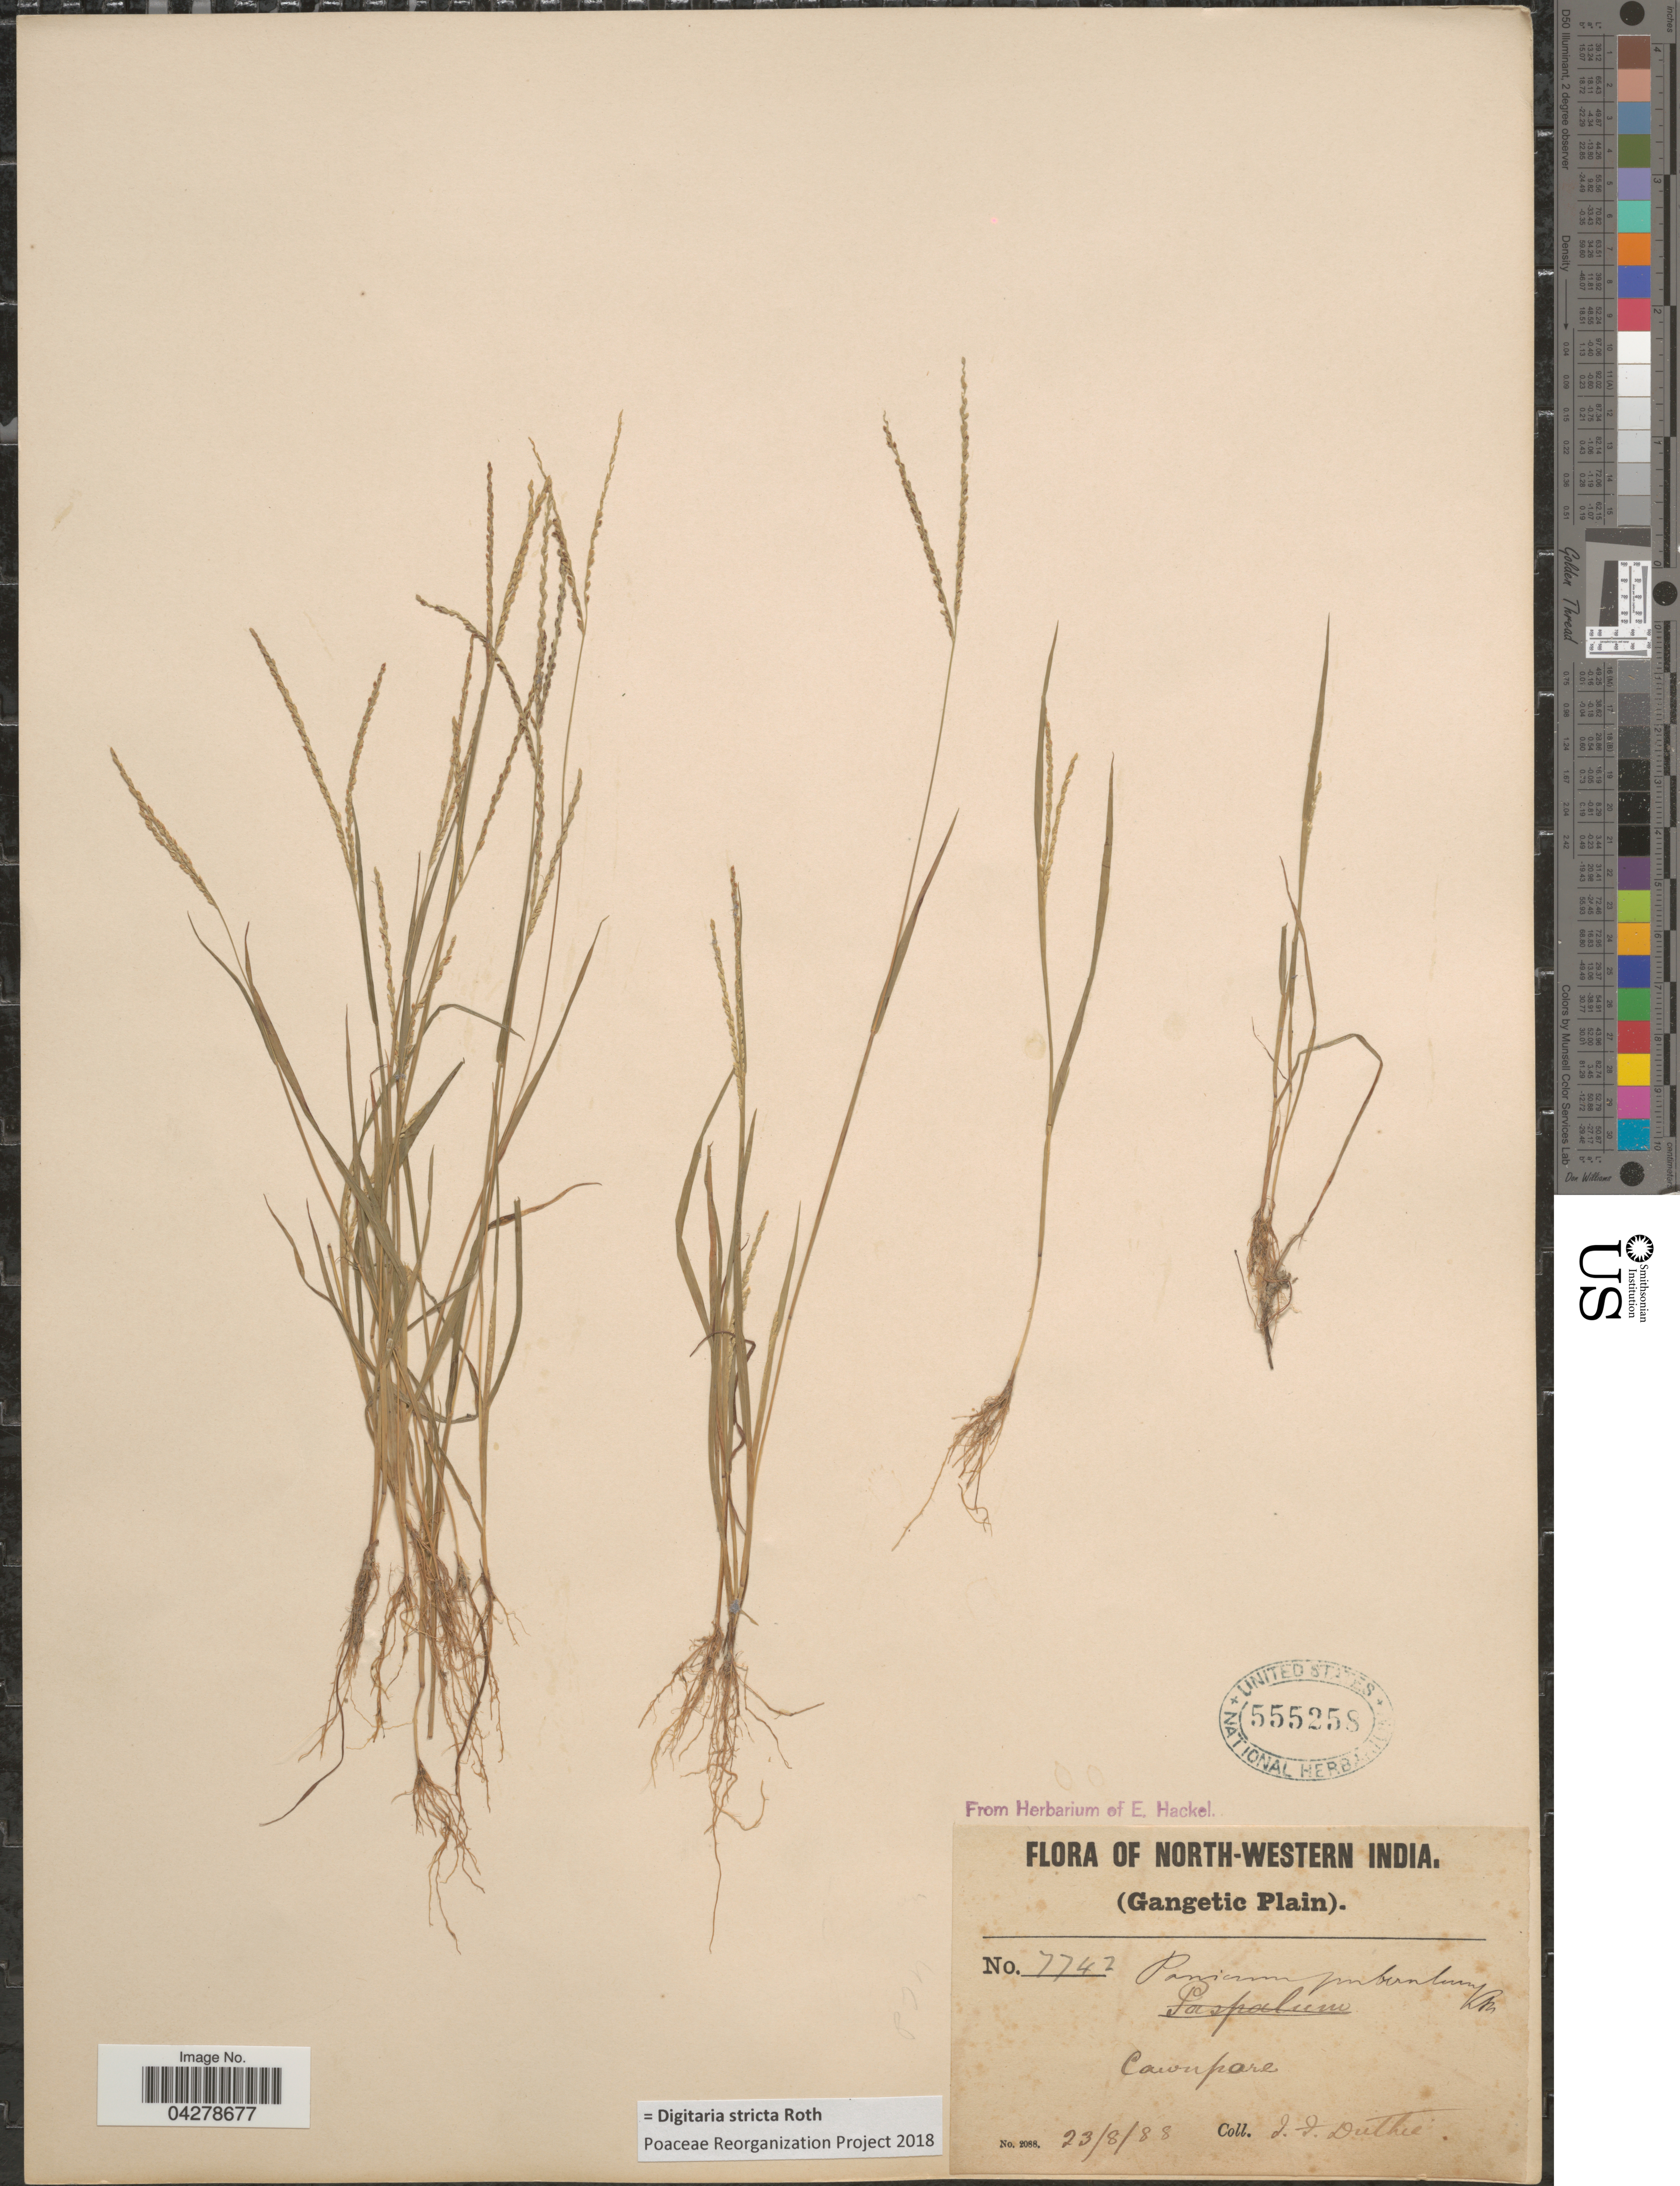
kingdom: Plantae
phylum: Tracheophyta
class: Liliopsida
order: Poales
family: Poaceae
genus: Digitaria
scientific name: Digitaria stricta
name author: Roth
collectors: J. F. Duthie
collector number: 7742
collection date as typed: Transcribed d/m/y: 23/8/88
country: India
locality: North-Western India. (Gangetic Plain). Cawnpore.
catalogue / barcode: US 555258